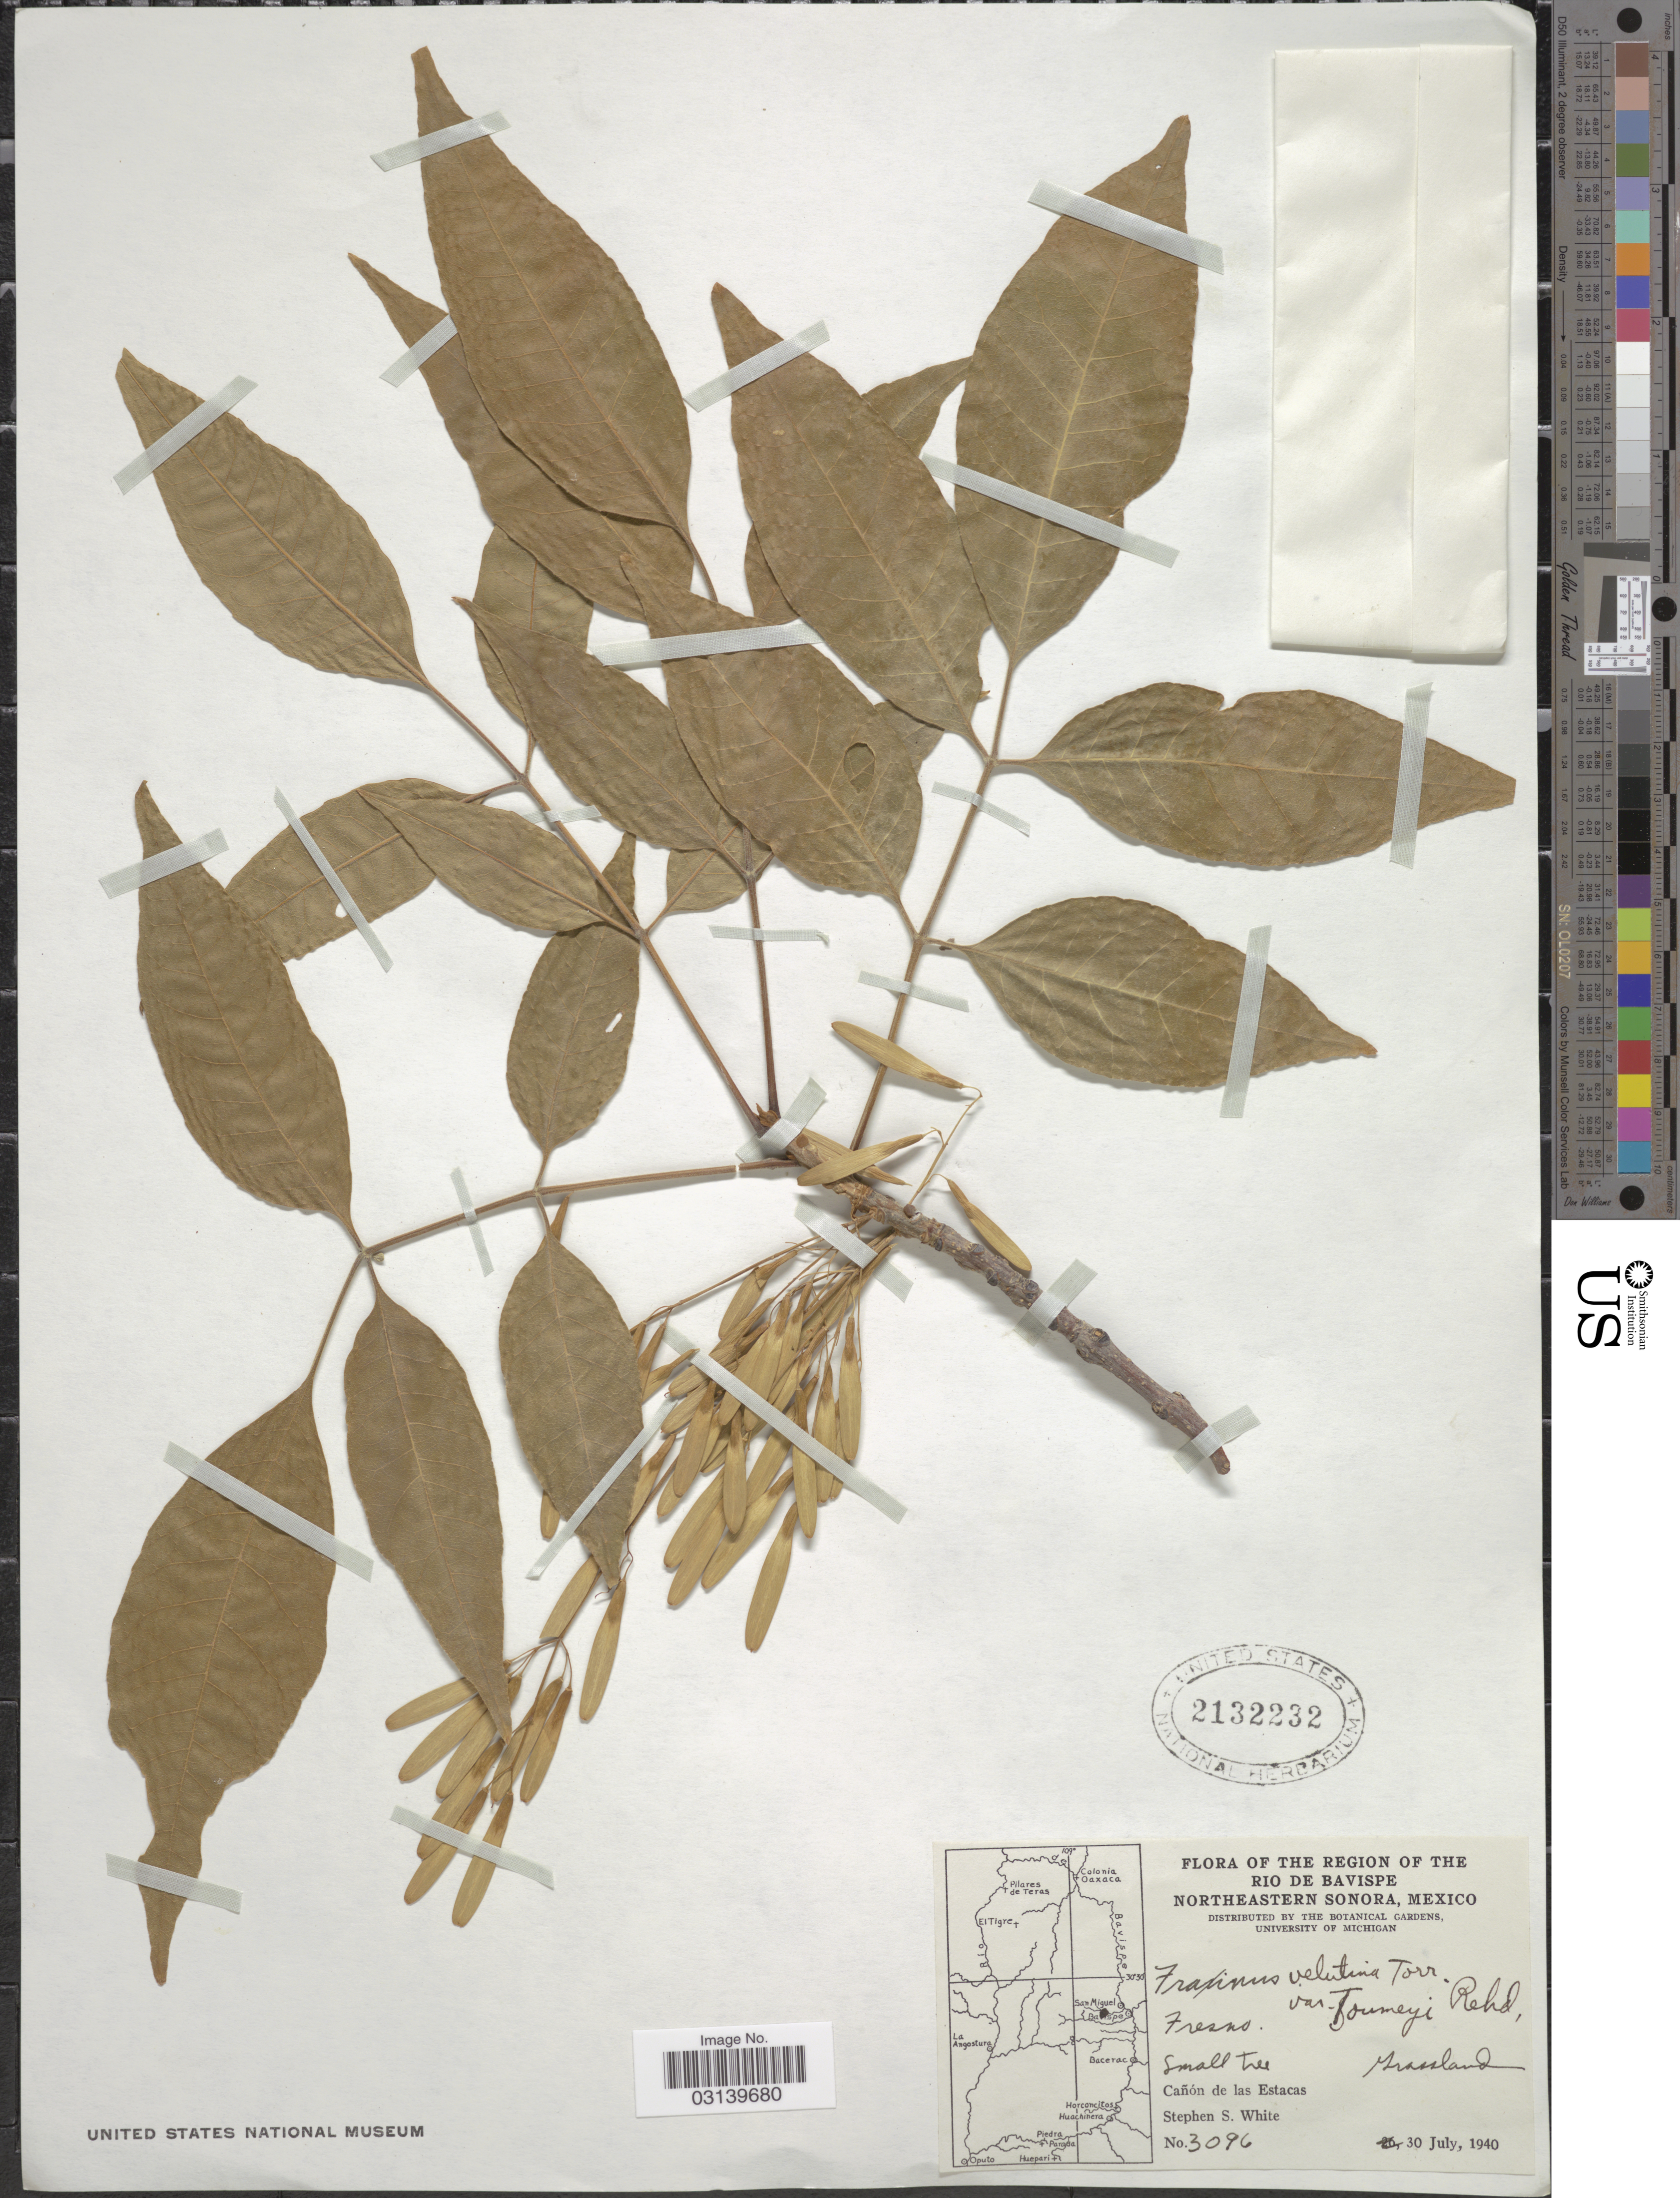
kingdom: Plantae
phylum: Tracheophyta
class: Magnoliopsida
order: Lamiales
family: Oleaceae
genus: Fraxinus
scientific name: Fraxinus velutina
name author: Torr.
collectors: S. S. White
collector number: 3096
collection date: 1940-07-30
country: Mexico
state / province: Sonora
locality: The Region of the Rio de Bavispe, Northeastern Sonora. Grassland. Cañon de las Estacas.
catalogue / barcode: US 2132232